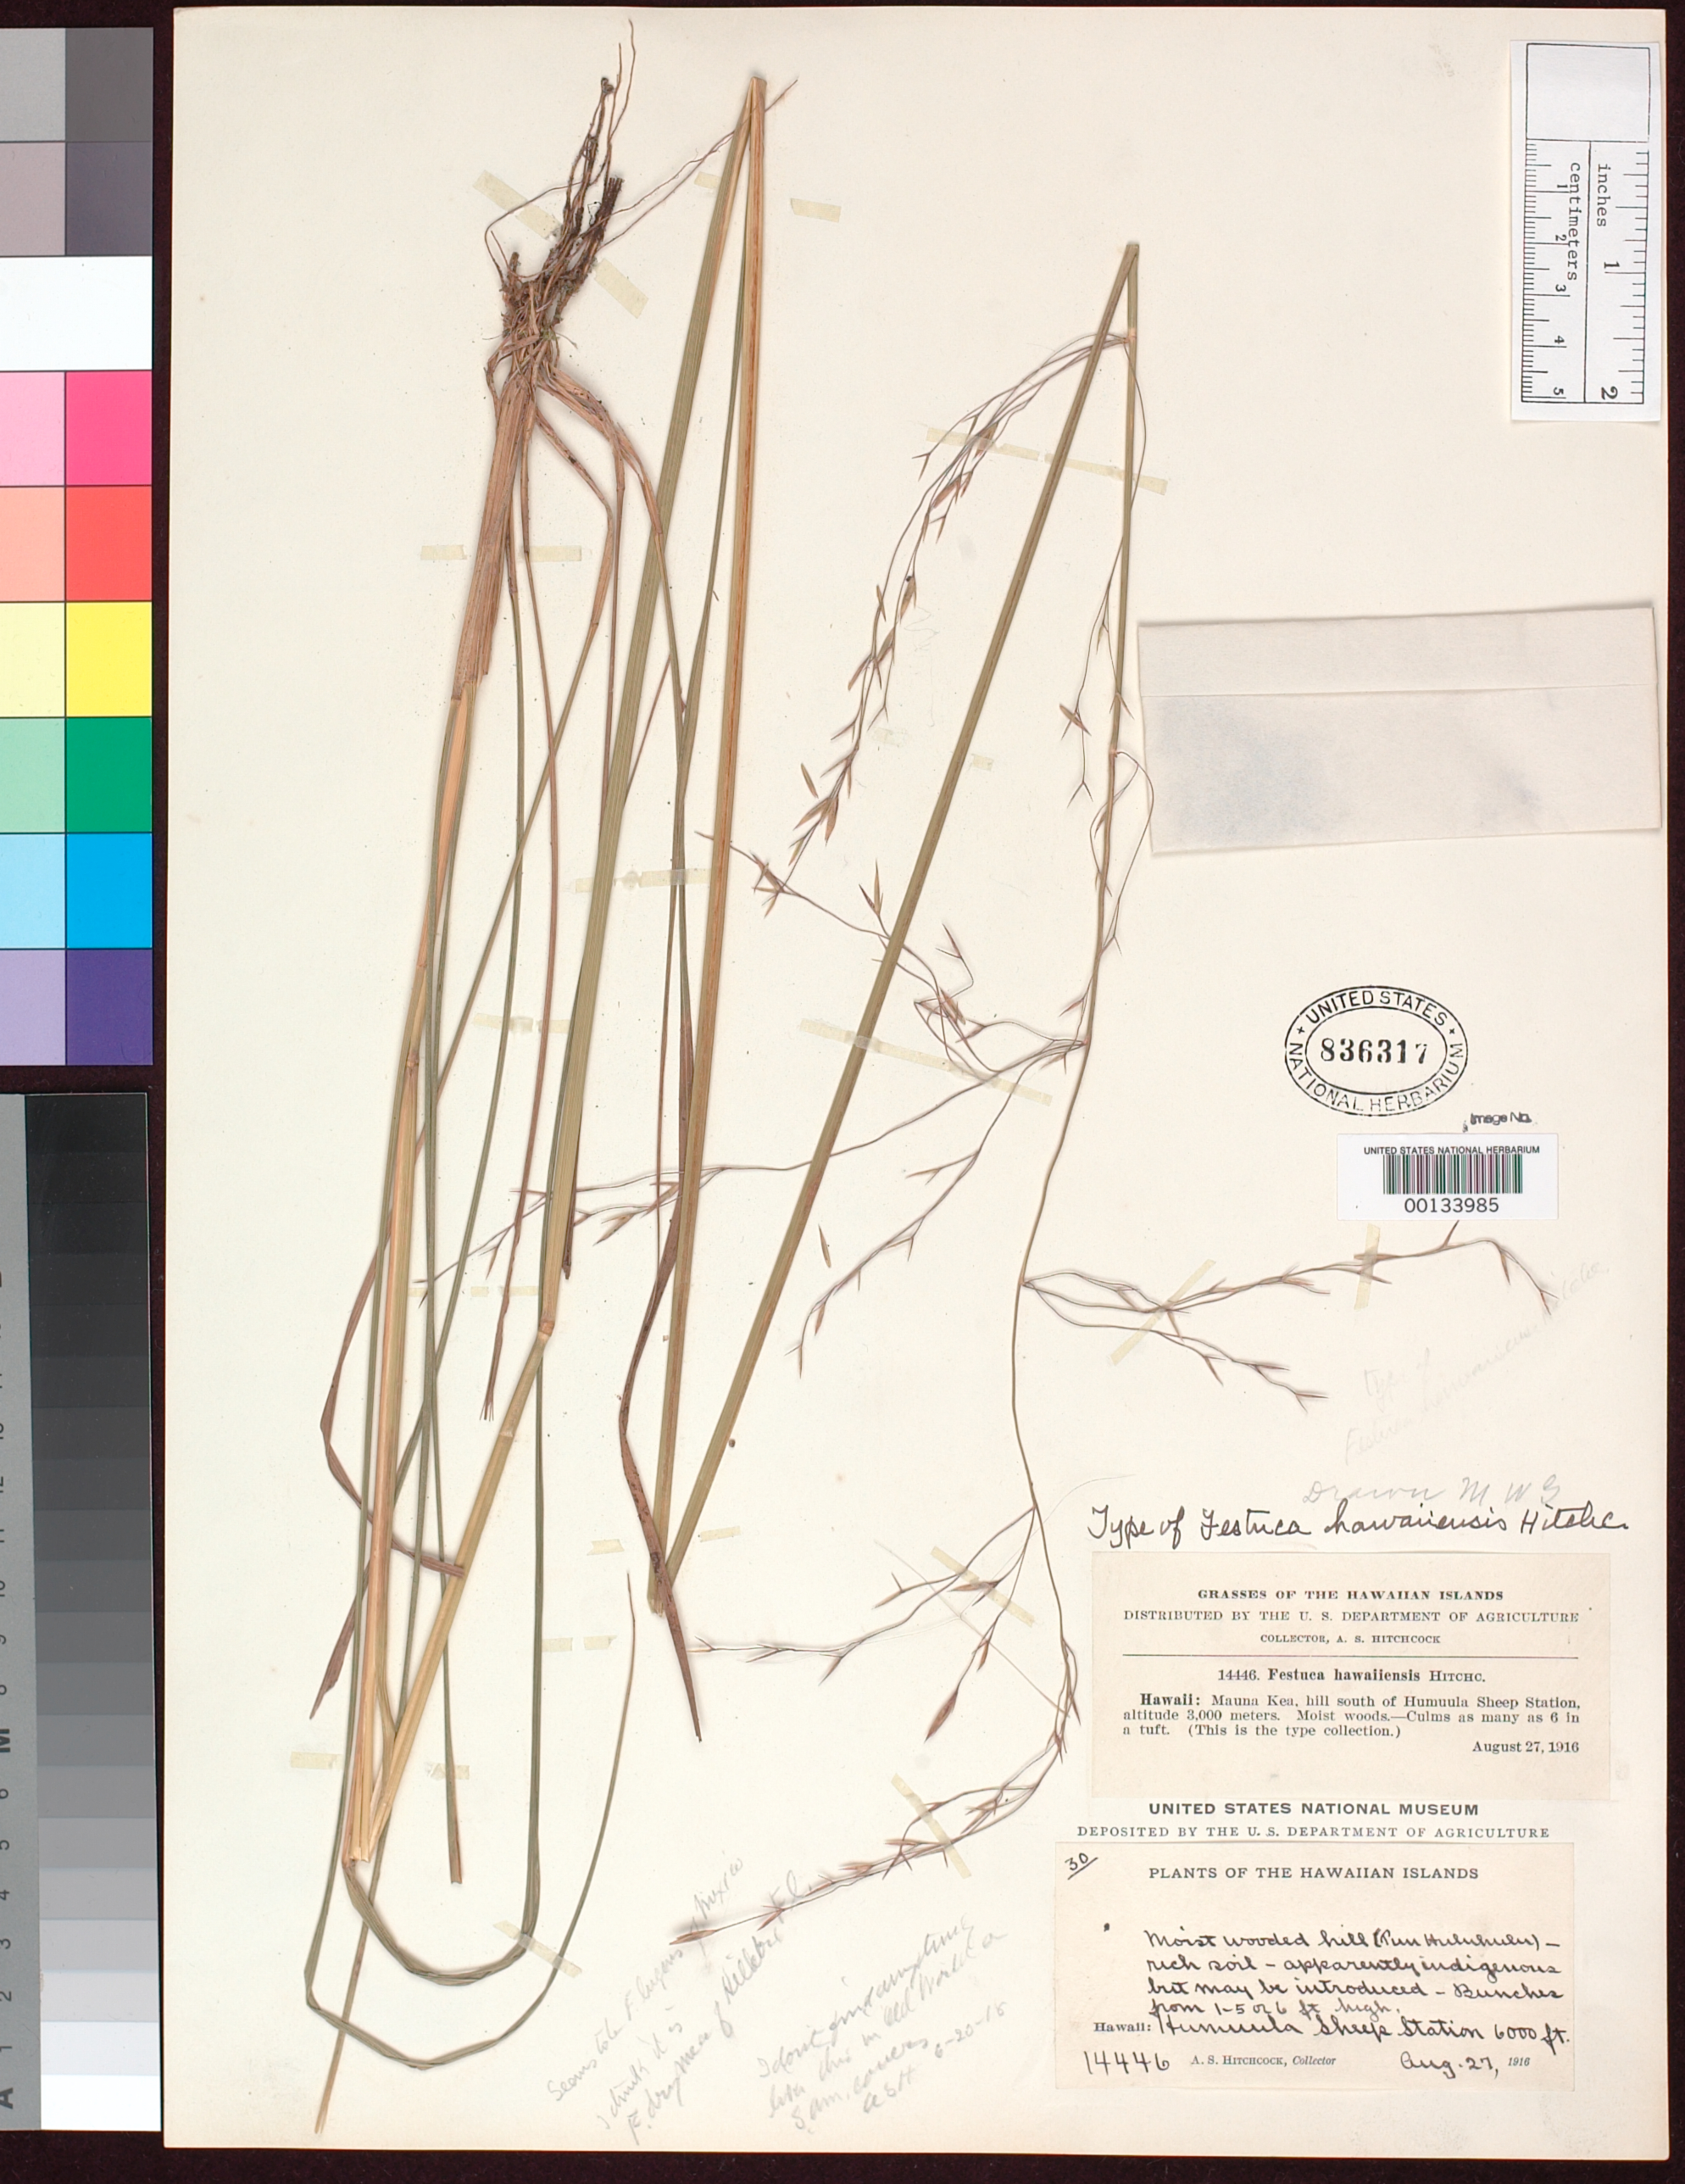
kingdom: Plantae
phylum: Tracheophyta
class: Liliopsida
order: Poales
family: Poaceae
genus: Festuca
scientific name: Festuca hawaiiensis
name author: Hitchc.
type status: Holotype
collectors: A. S. Hitchcock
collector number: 14446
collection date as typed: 27 Aug 1916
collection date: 1916-08-27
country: United States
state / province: Hawaii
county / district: Hawaii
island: Hawaii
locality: Mauna Kea, hill south of Humuula Sheep Station.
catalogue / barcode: US 836317